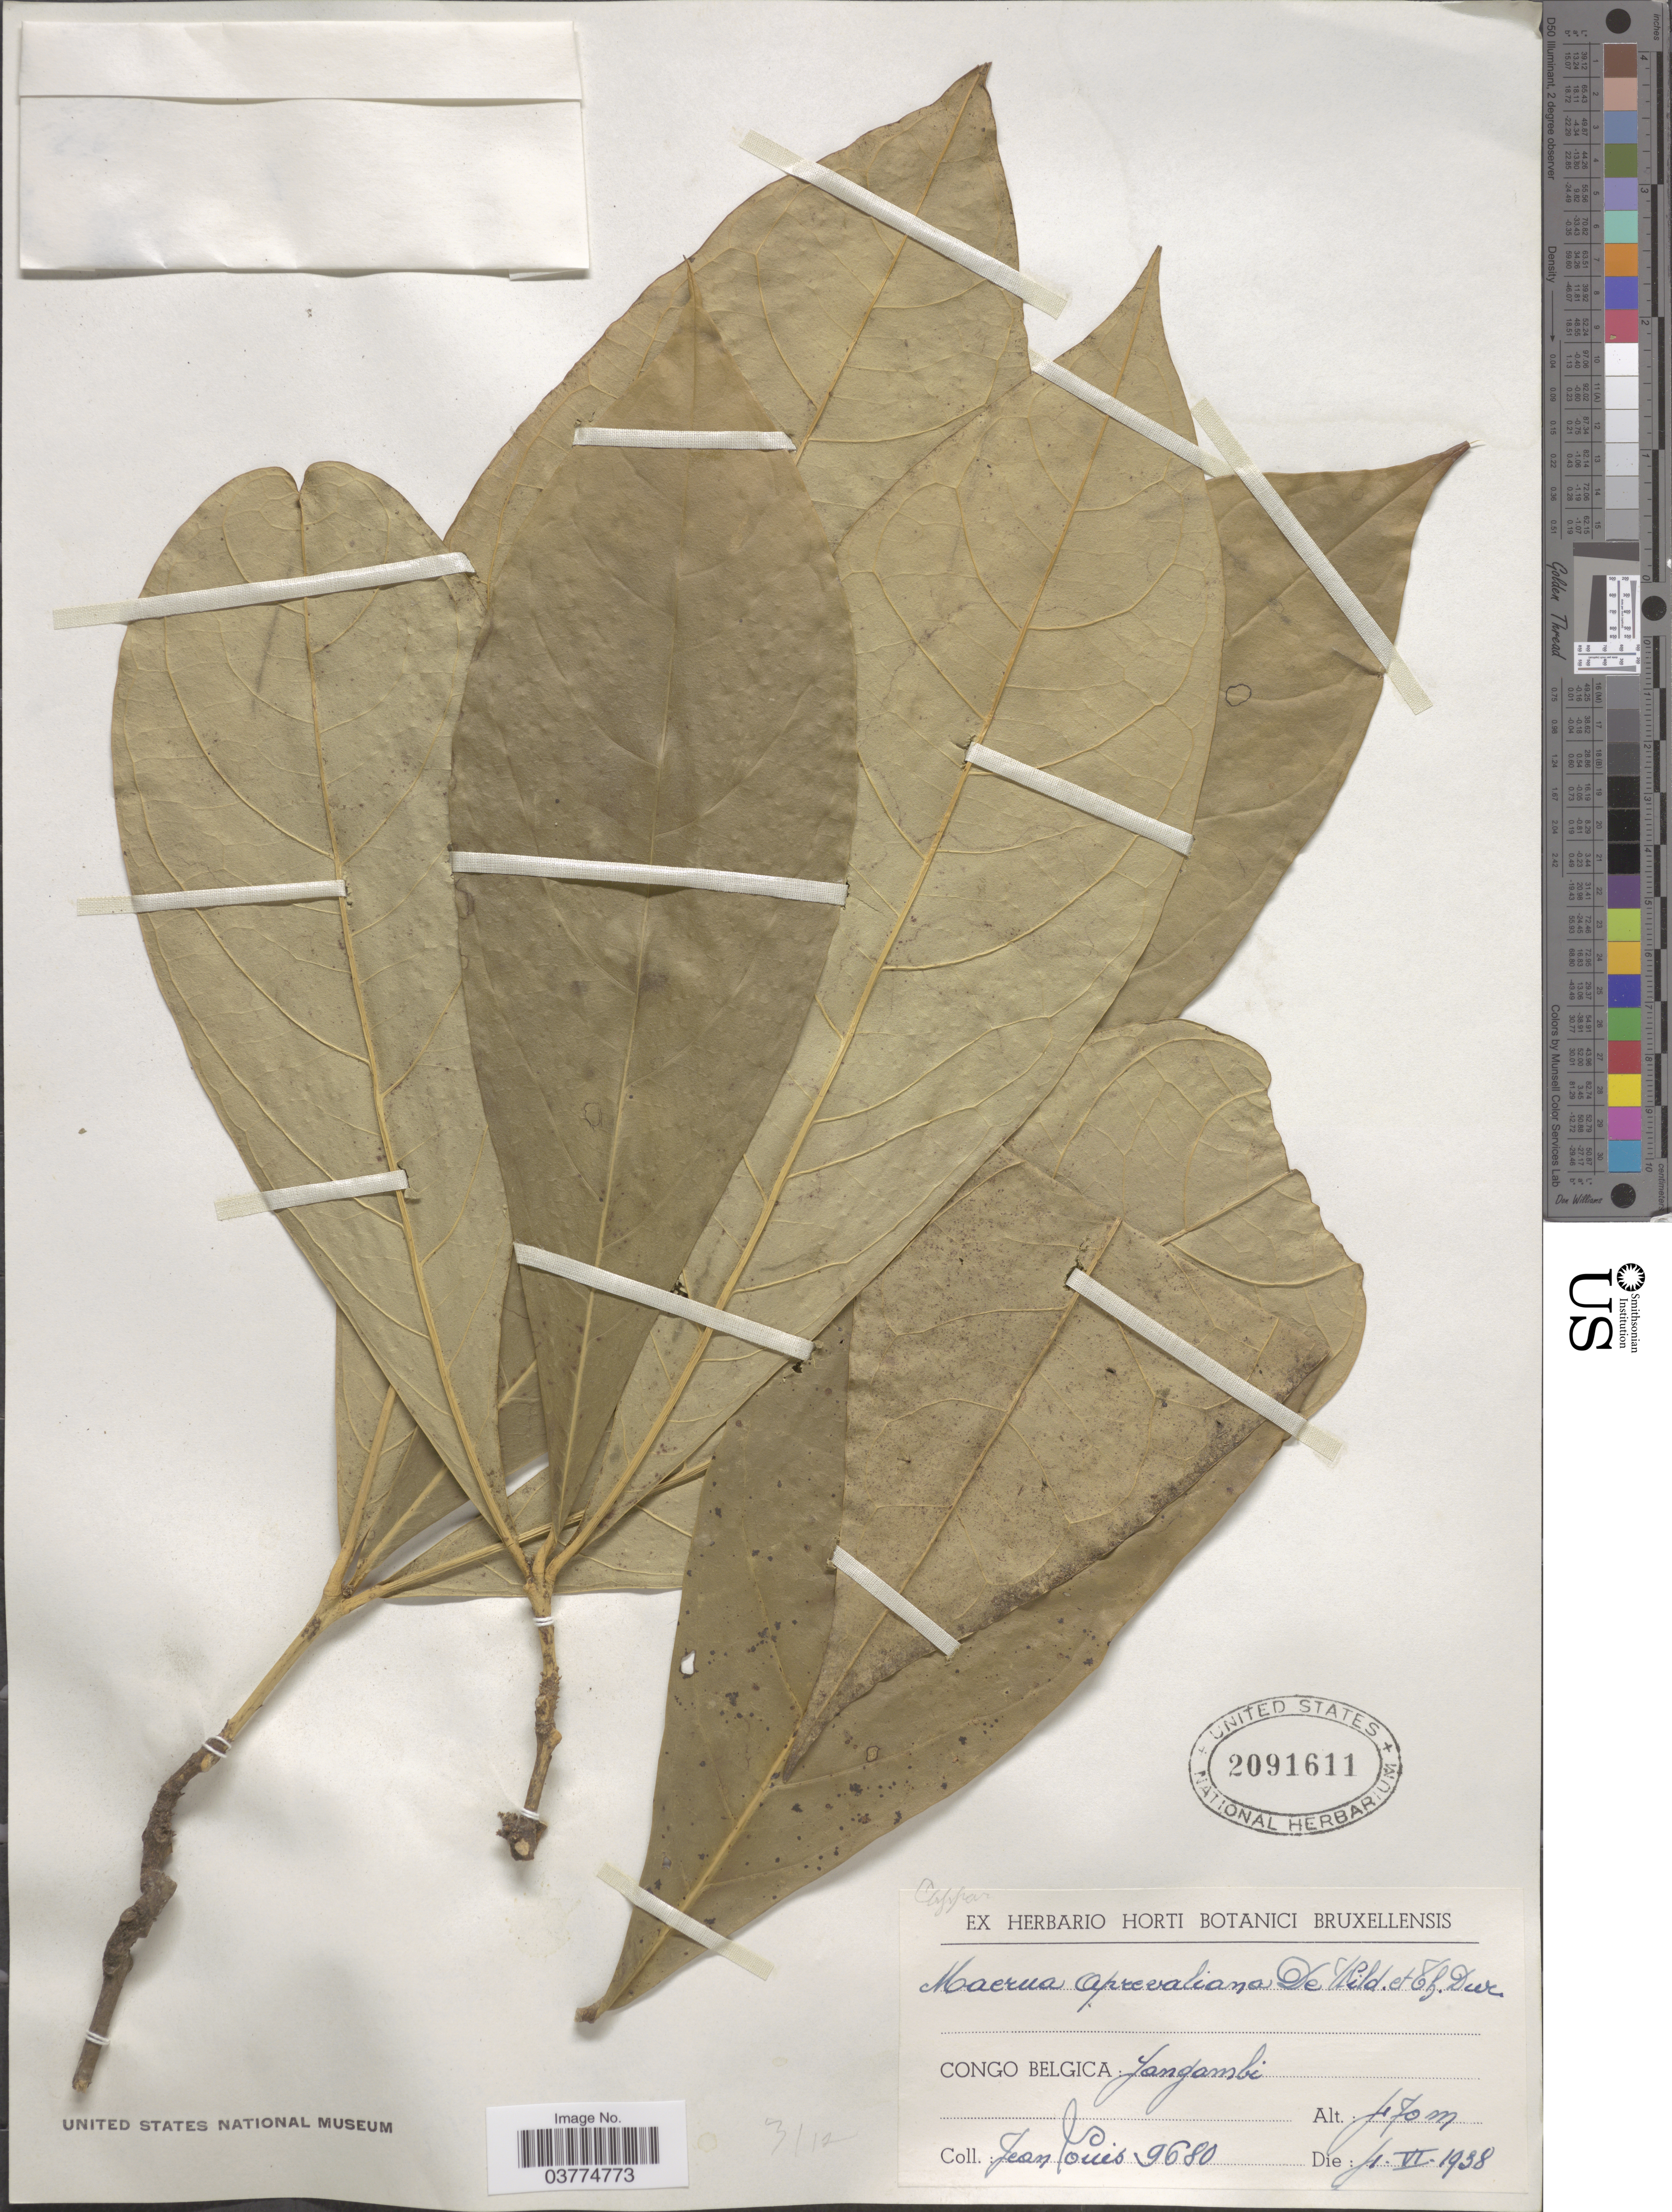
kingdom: Plantae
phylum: Tracheophyta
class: Magnoliopsida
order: Brassicales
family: Capparaceae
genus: Maerua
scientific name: Maerua aprevaliana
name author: De Wild. & Durand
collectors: J. Louis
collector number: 9680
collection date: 1938-06-04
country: Congo, Democratic Republic of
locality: Congo Belgica: Yangambi.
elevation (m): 470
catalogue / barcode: US 2091611